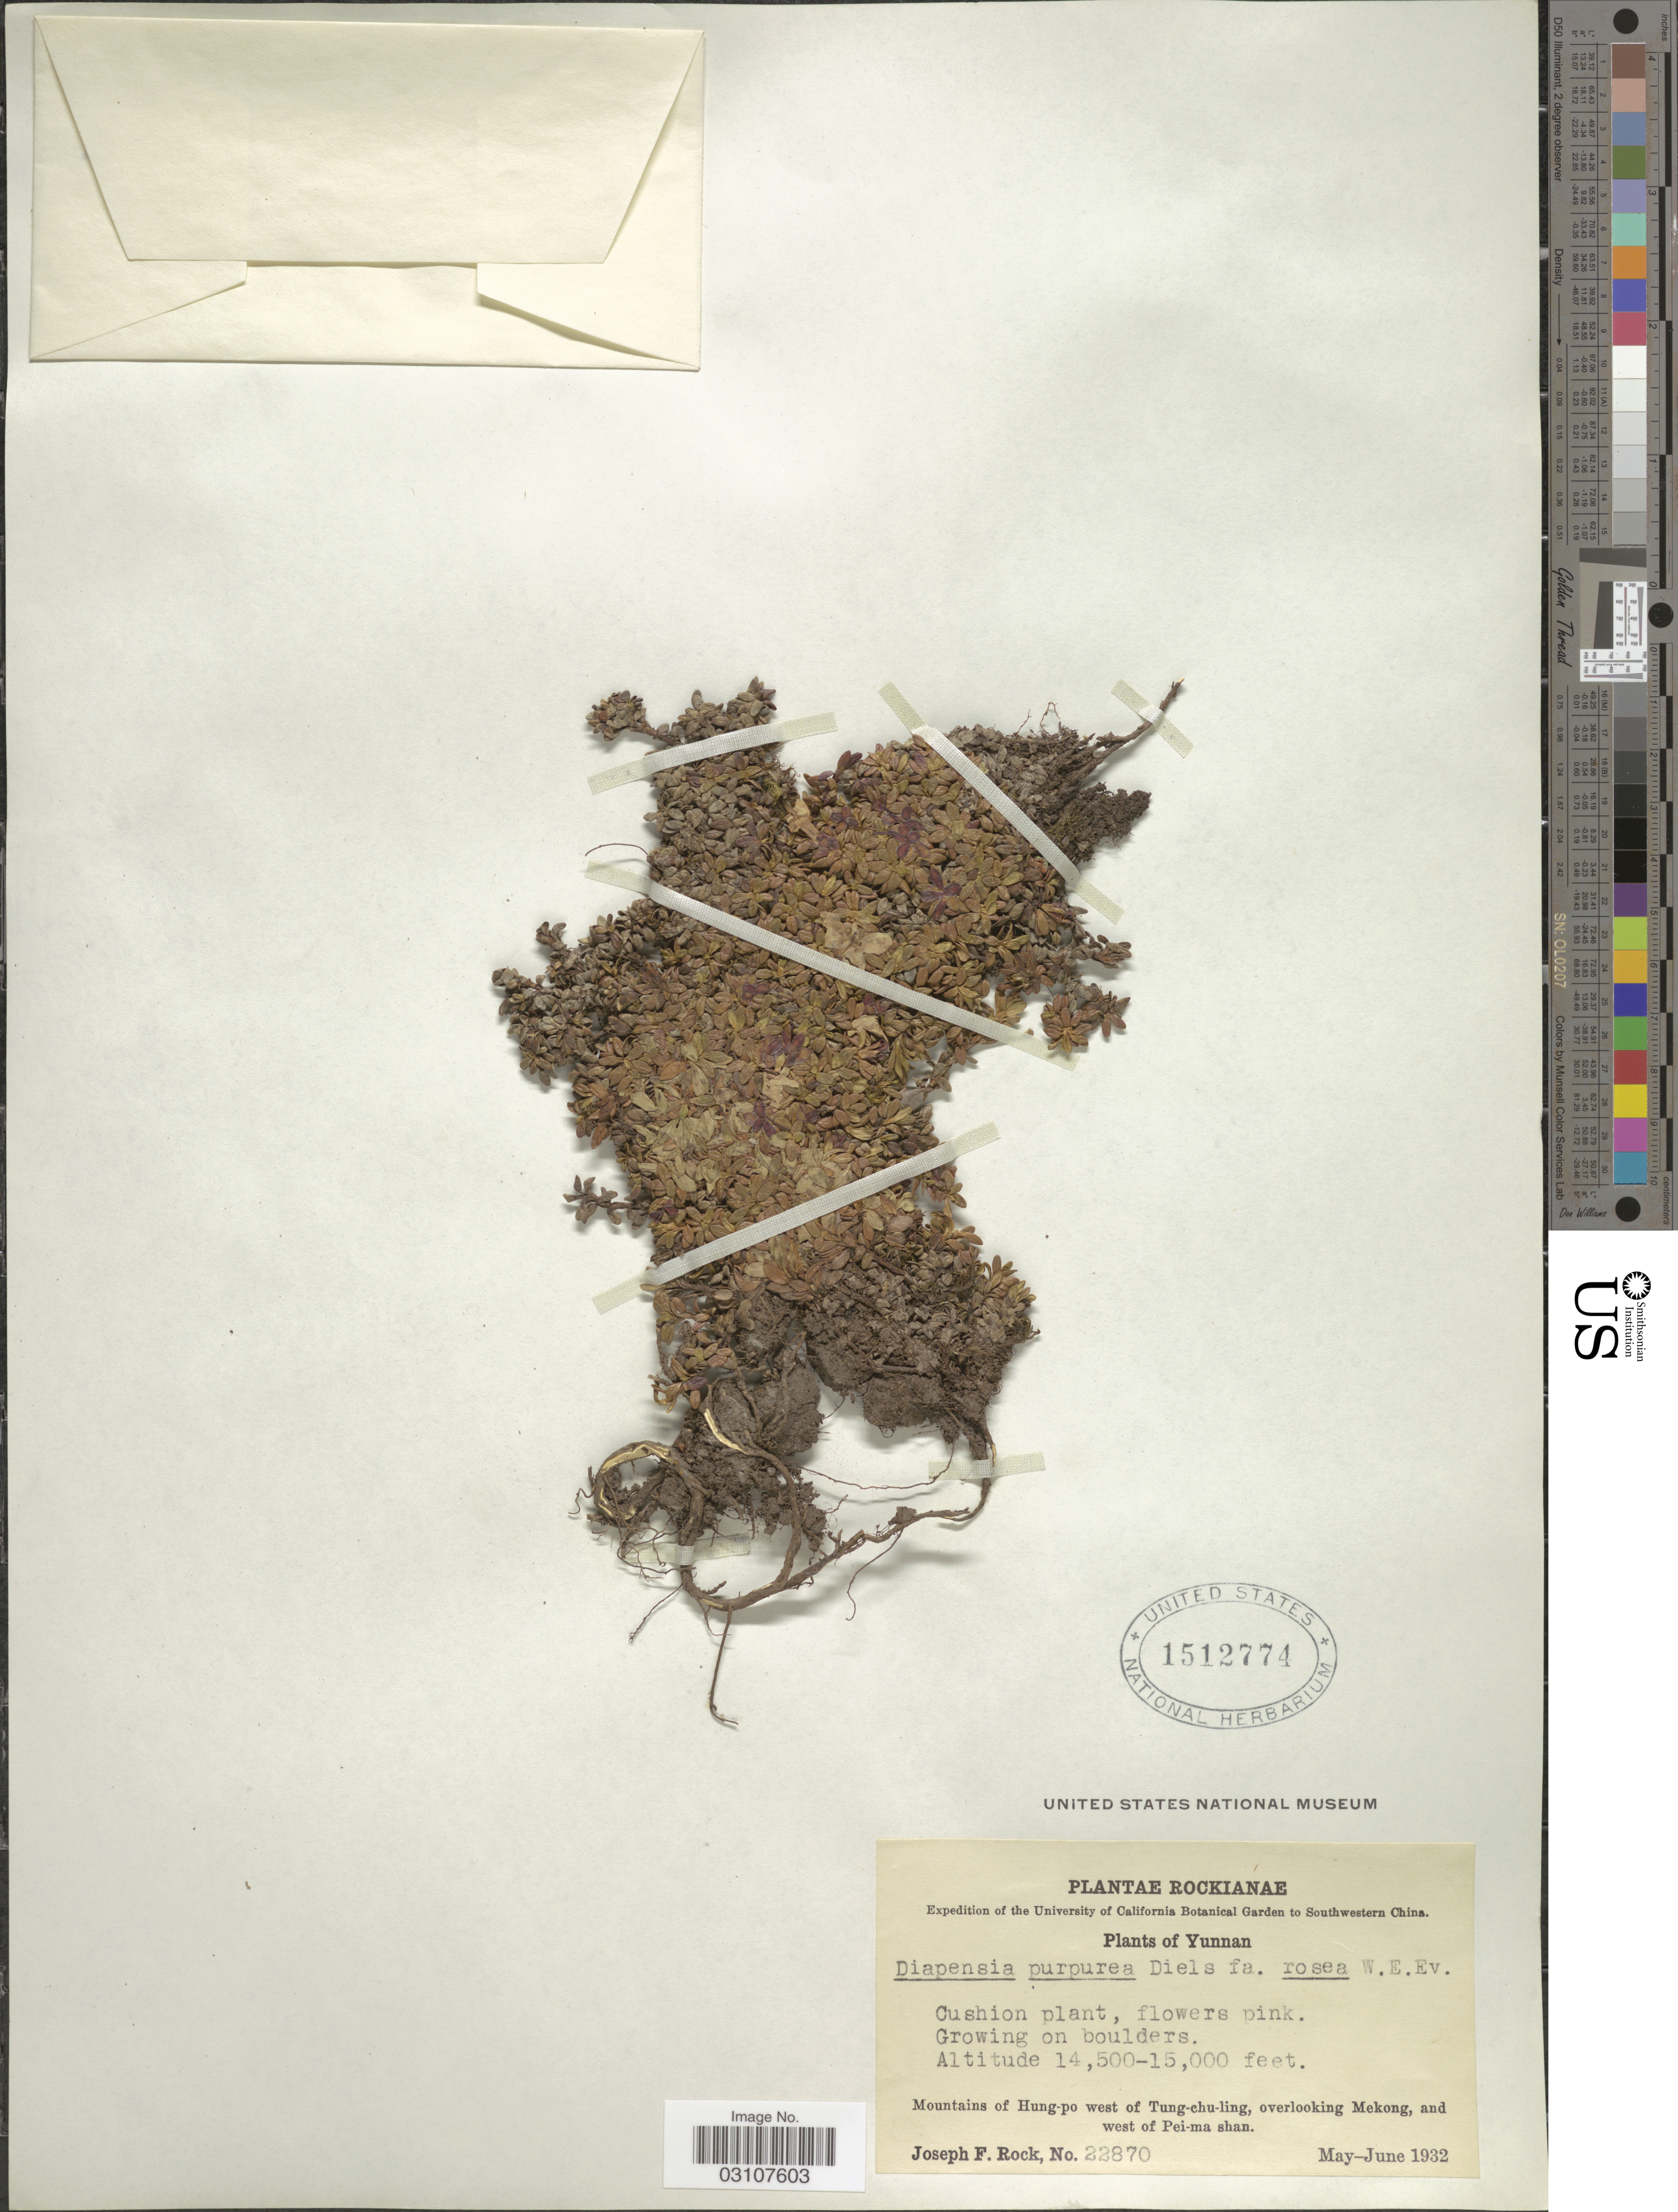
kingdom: Plantae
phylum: Tracheophyta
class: Magnoliopsida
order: Ericales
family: Diapensiaceae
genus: Diapensia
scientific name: Diapensia purpurea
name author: Diels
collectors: J. F. Rock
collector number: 22870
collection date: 1932-05/1932-06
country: China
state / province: Yunnan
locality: Mountains of Hung-po west of Tung-chu-ling, overlooking Mekong, and west of Pei-ma shan.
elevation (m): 4420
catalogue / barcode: US 1512774